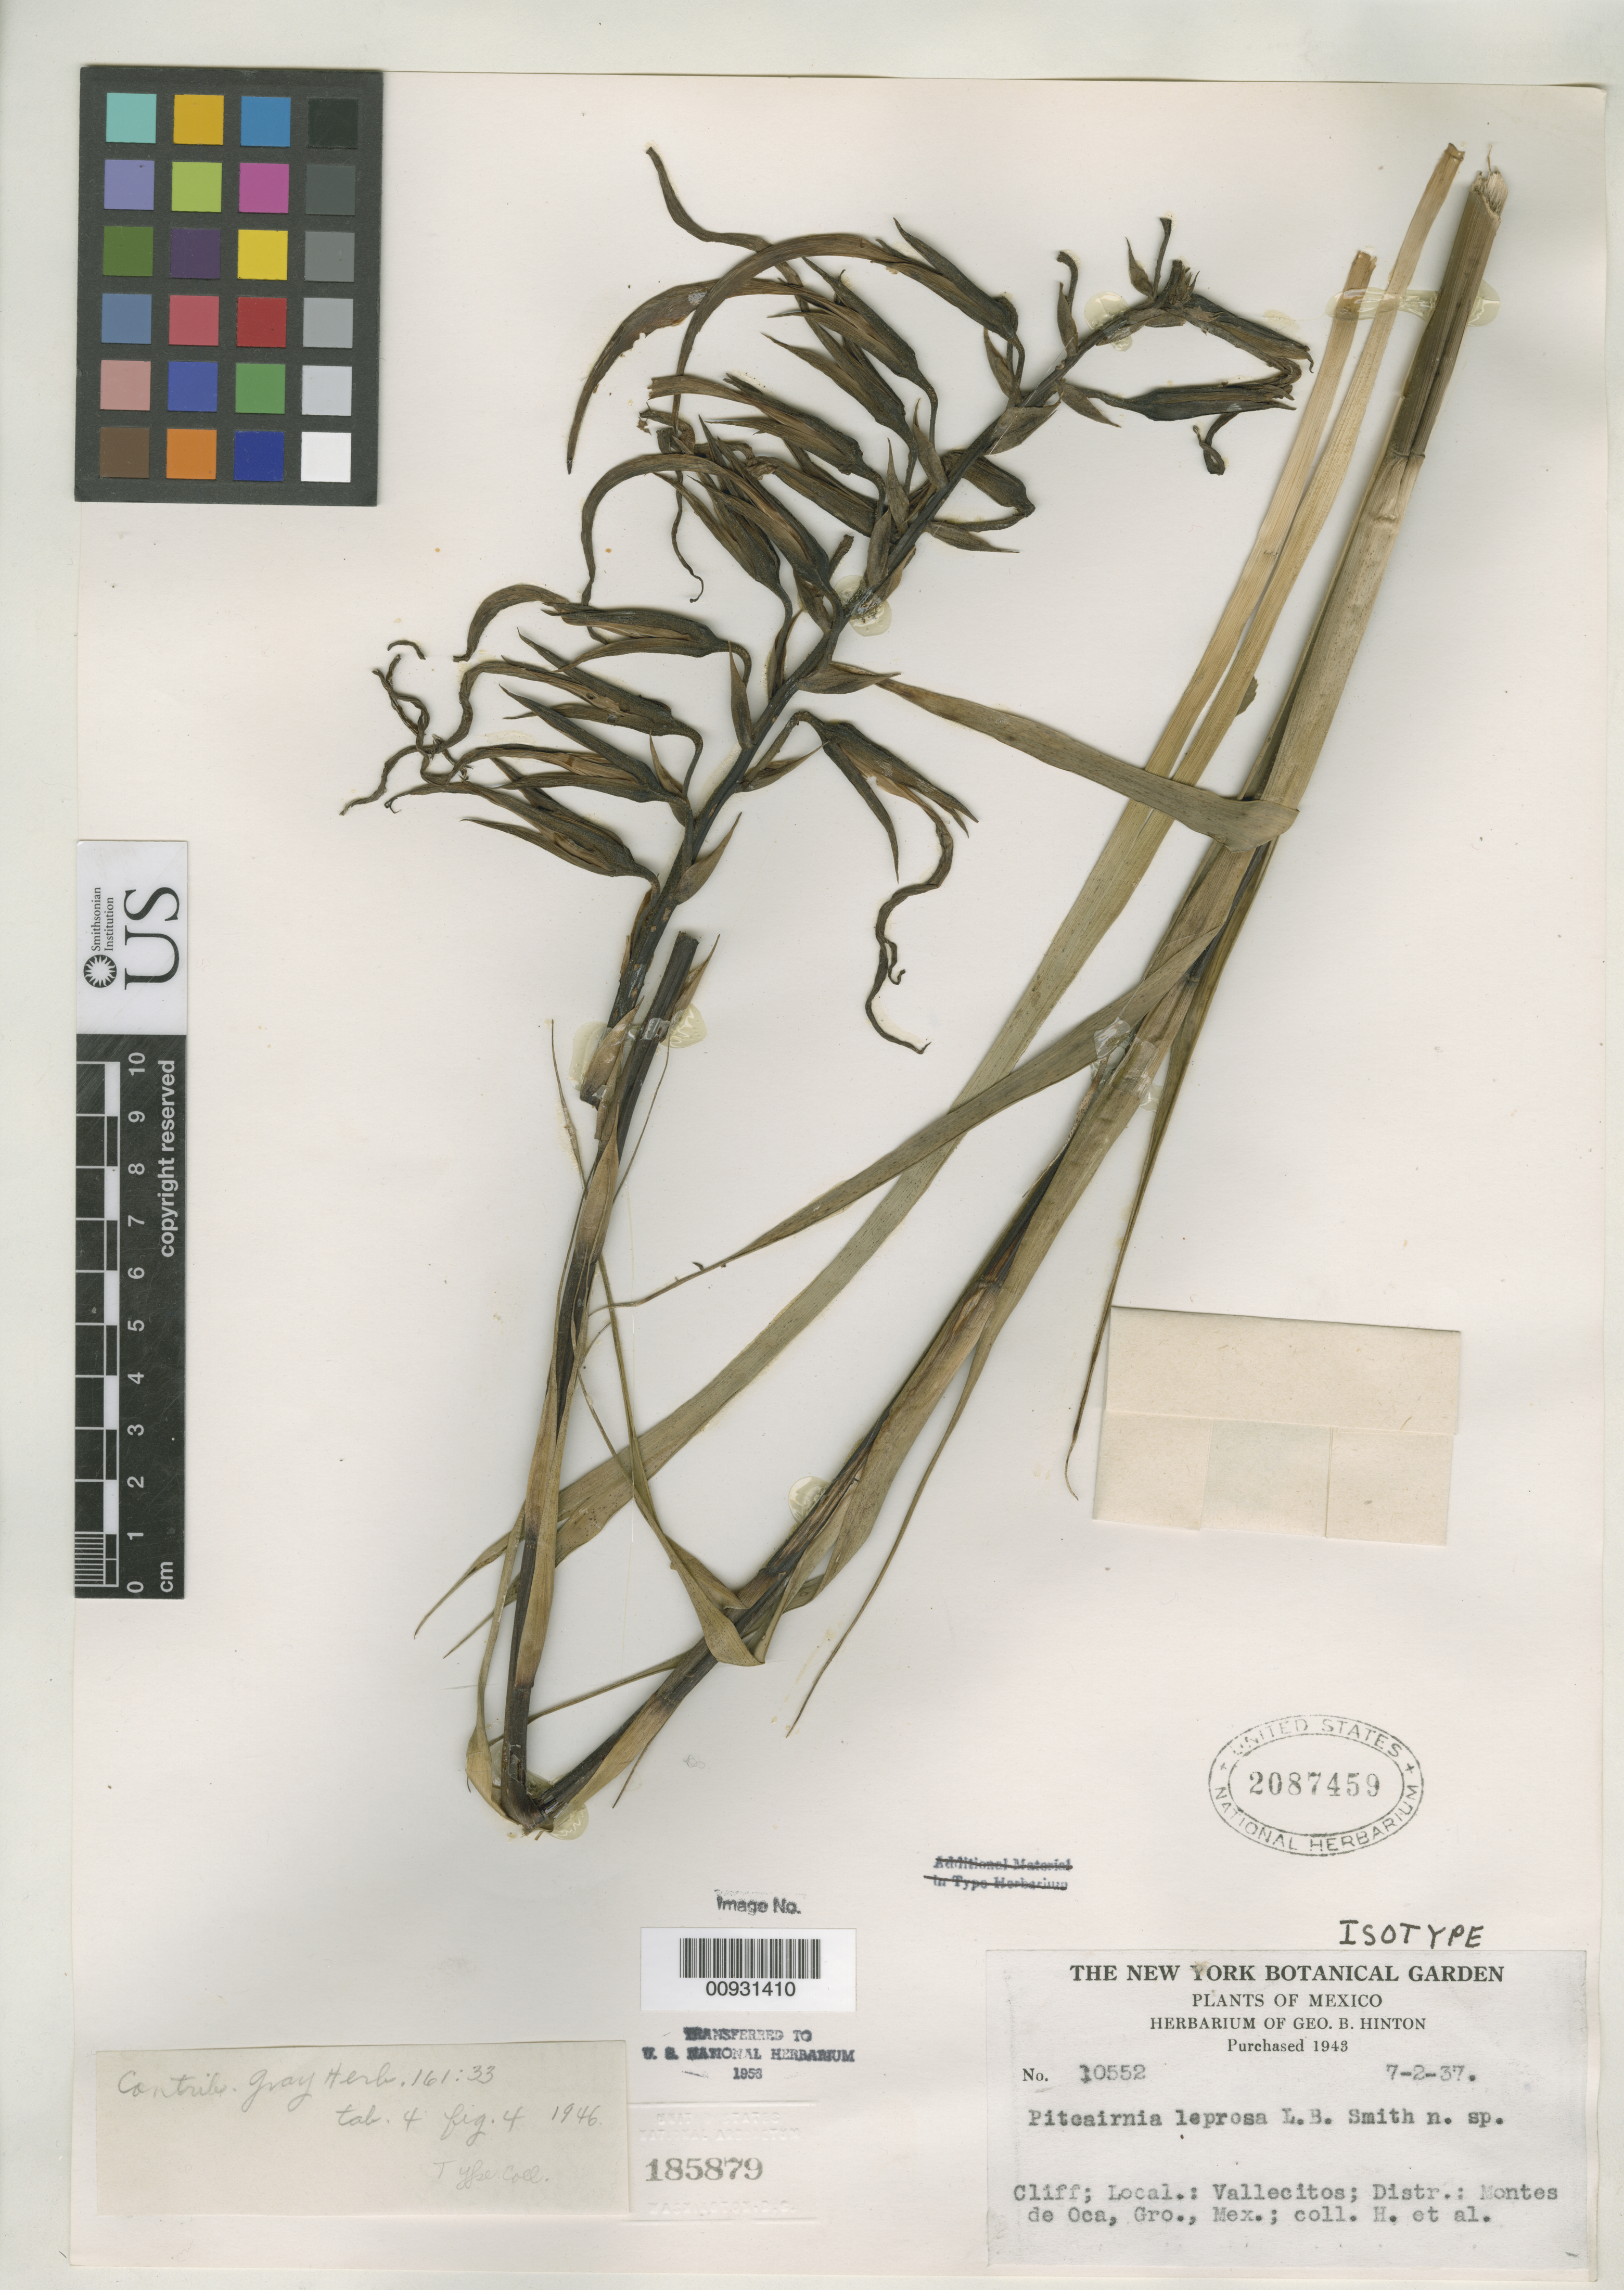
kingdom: Plantae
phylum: Tracheophyta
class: Liliopsida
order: Poales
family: Bromeliaceae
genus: Pitcairnia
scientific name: Pitcairnia leprosa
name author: L.B. Sm.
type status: Isotype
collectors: G. B. Hinton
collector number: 10552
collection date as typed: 02 Jul 1937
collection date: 1937-07-02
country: Mexico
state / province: Guerrero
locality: Vallecitos, Montes de Oca.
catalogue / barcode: US 2087459